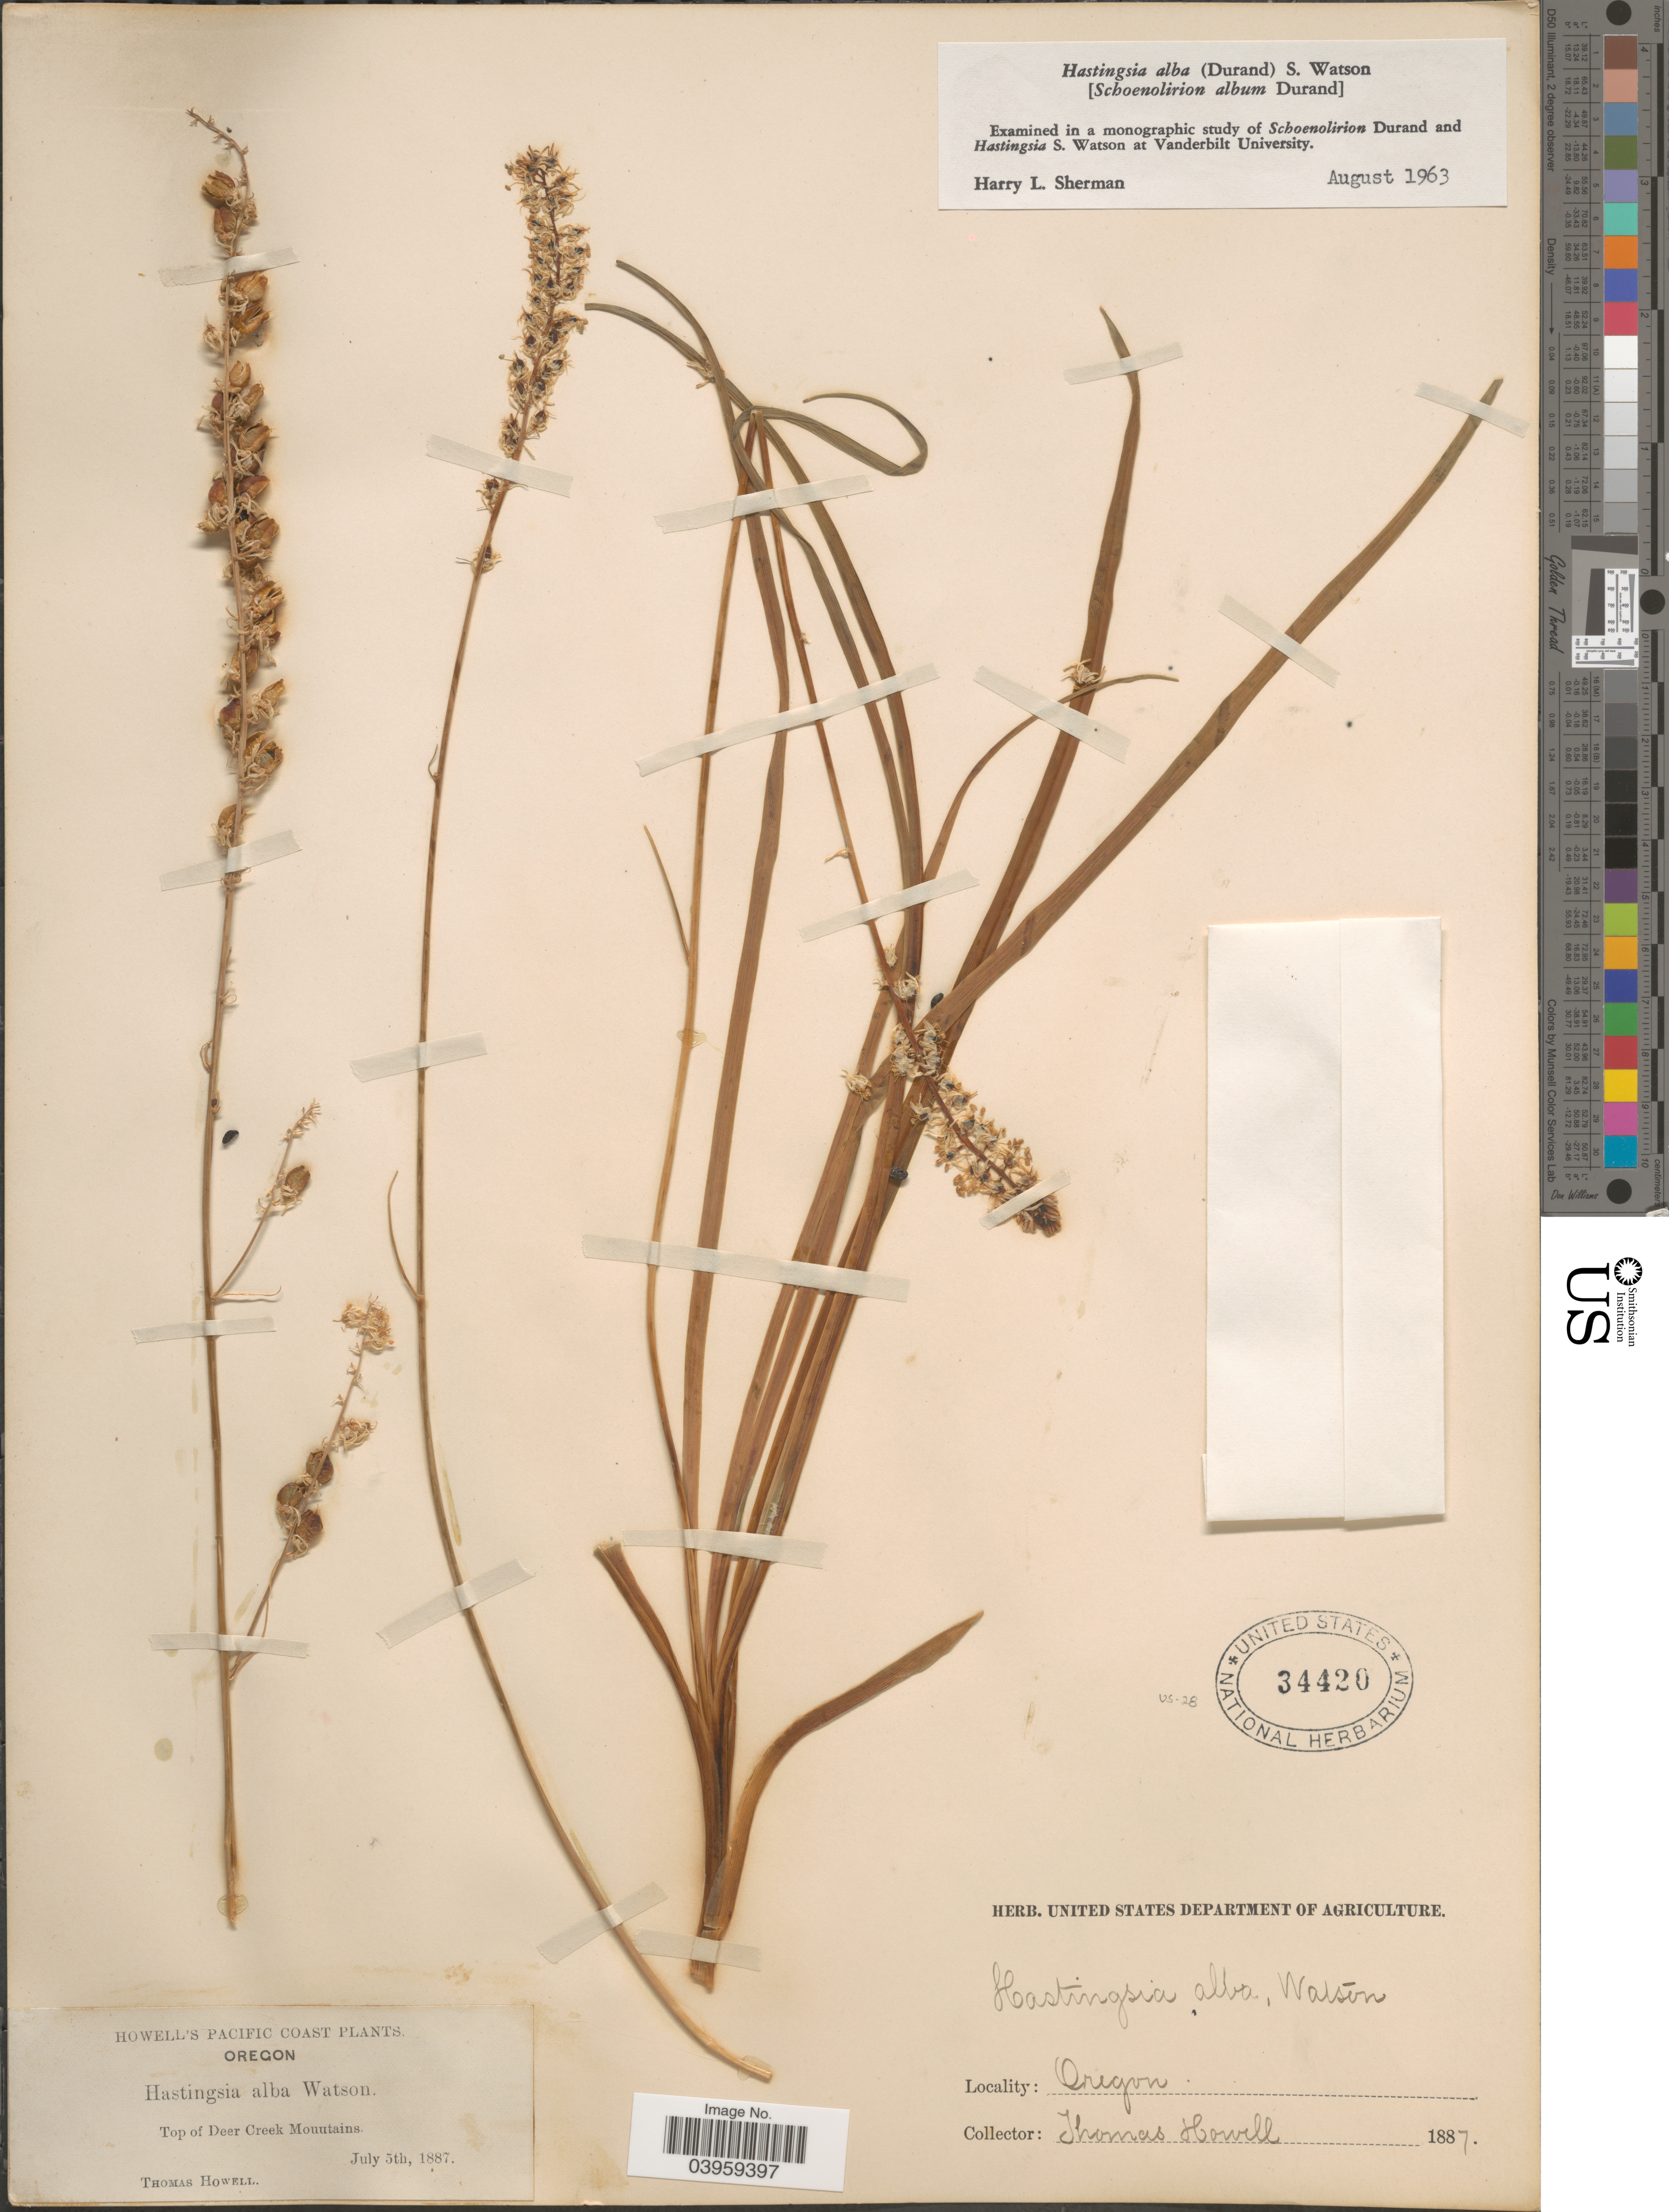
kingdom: Plantae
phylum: Tracheophyta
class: Liliopsida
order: Asparagales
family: Asparagaceae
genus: Hastingsia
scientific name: Hastingsia alba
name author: (Durand) S. Watson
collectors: T. Howell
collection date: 1887-07-05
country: United States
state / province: Oregon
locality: Pacific Coast. Top of Deer Creek Mountains.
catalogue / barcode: US 34420